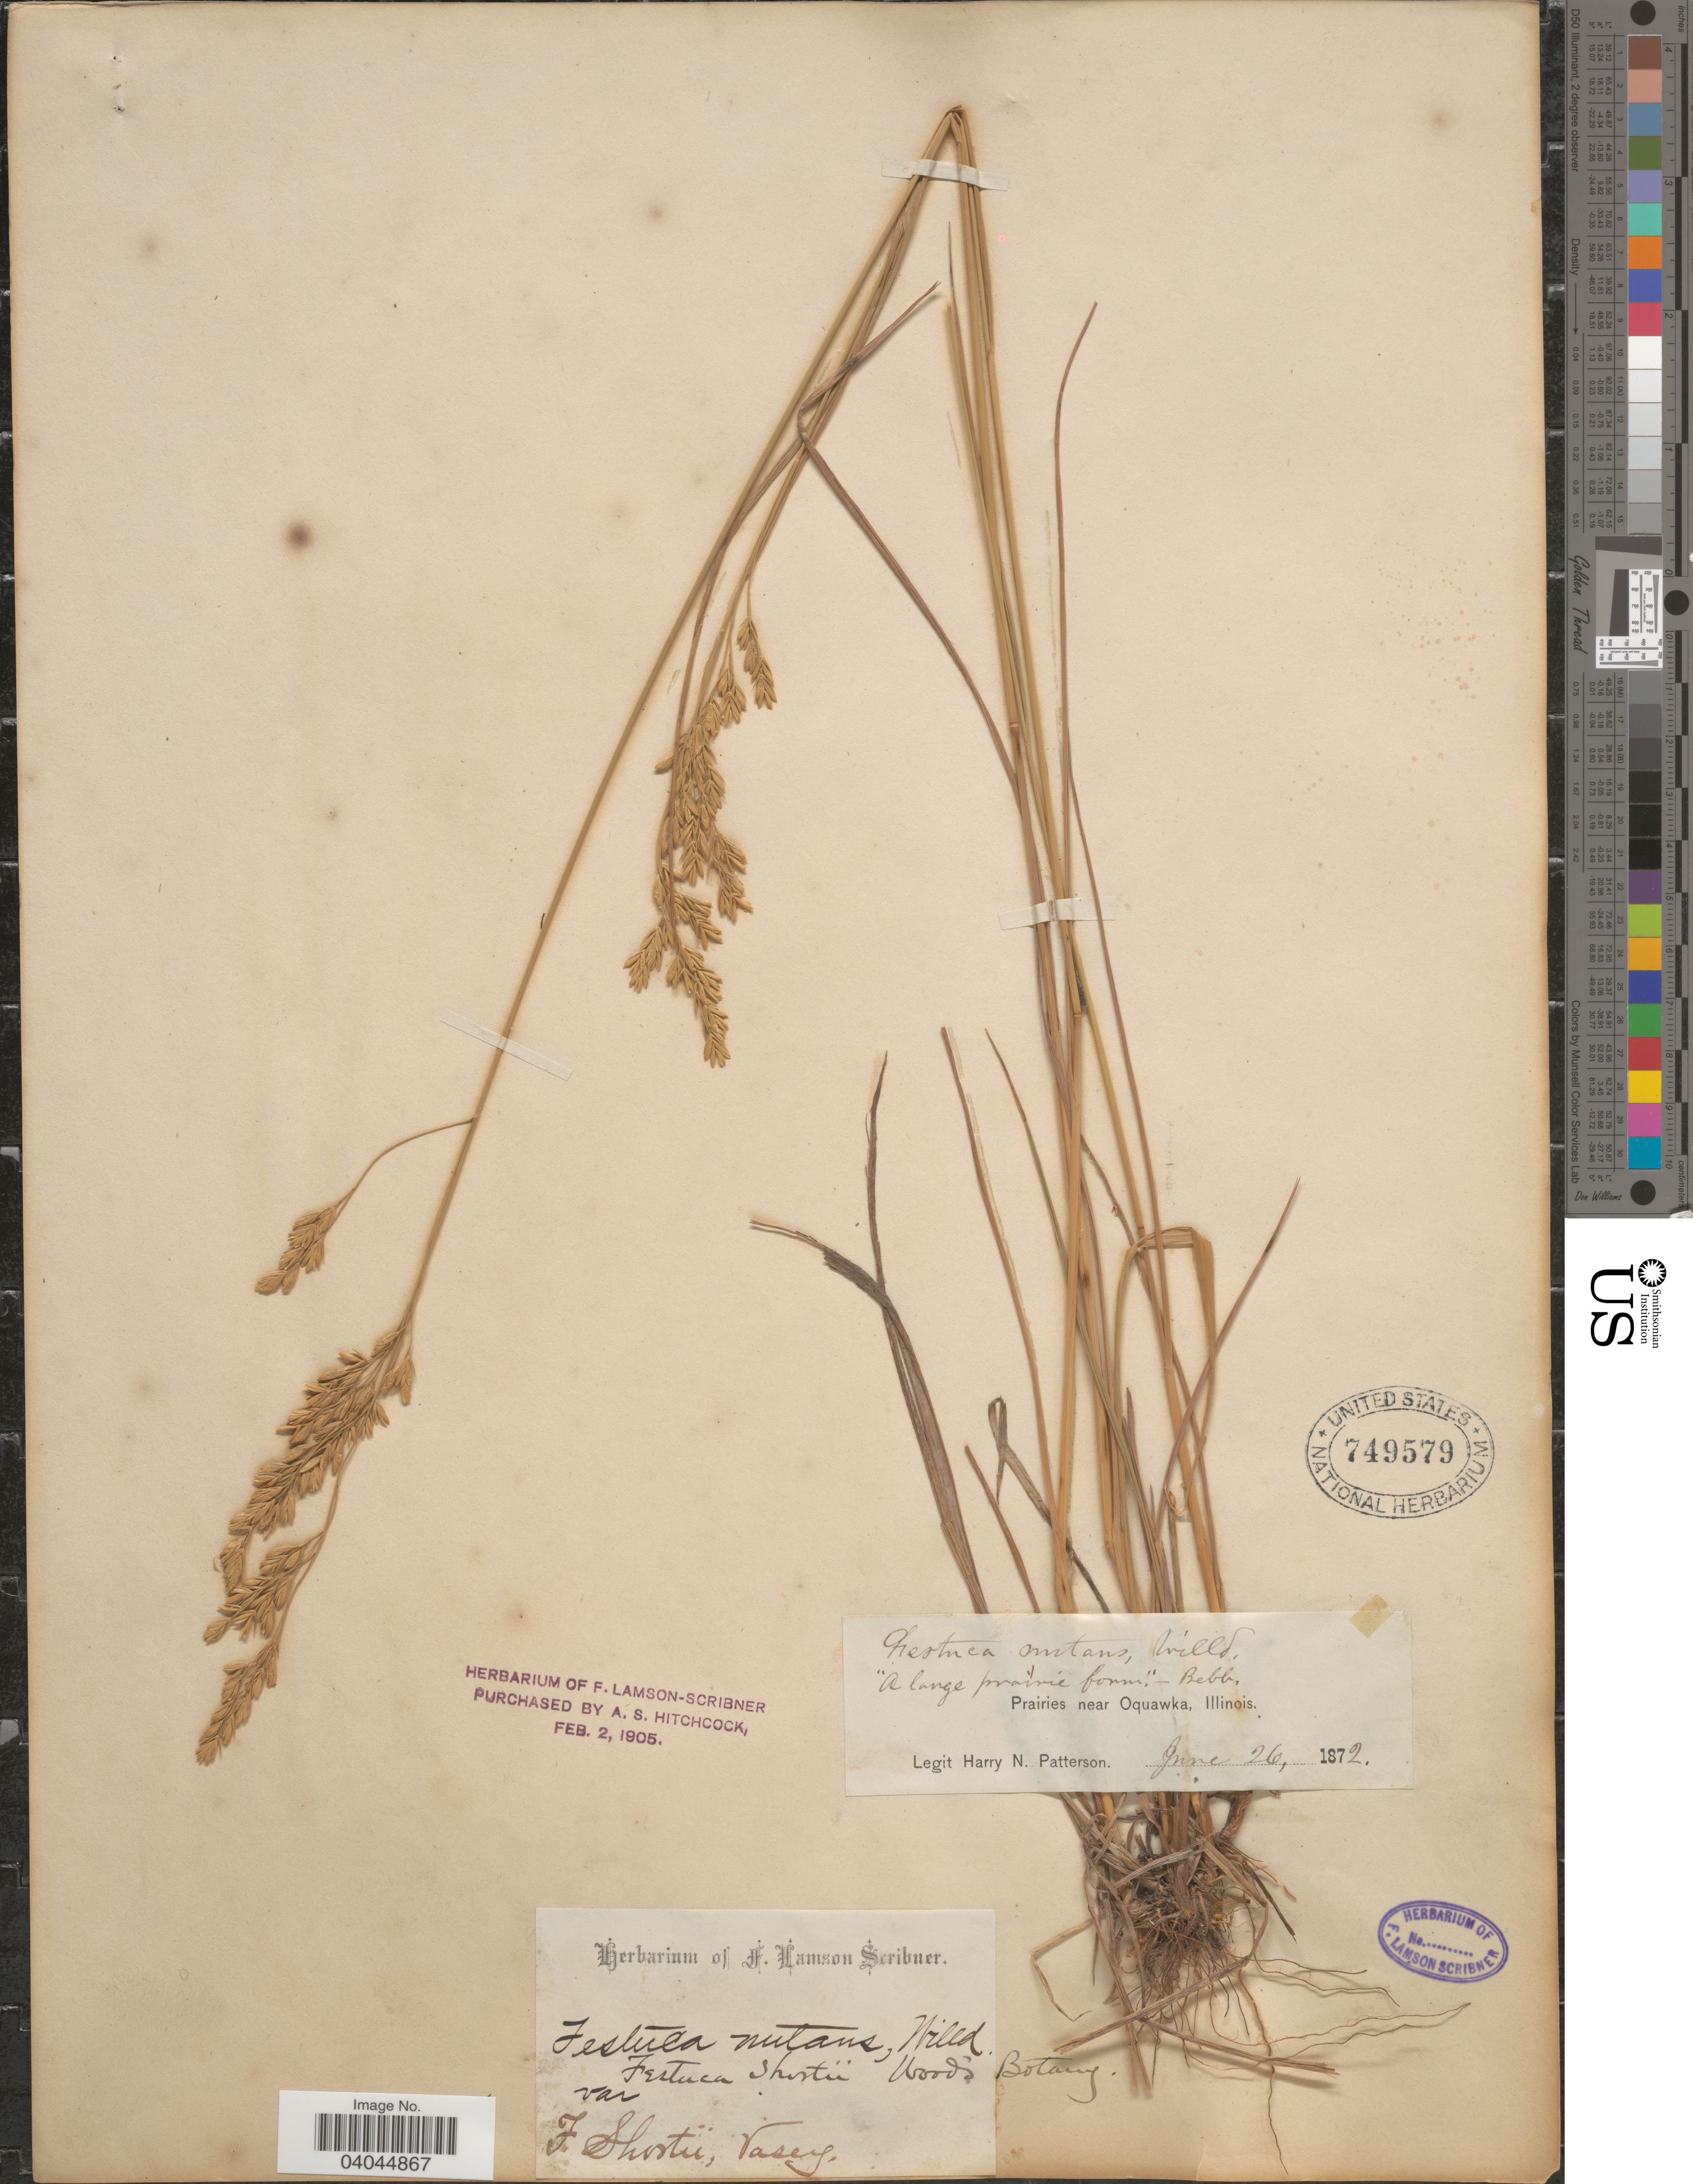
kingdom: Plantae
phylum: Tracheophyta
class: Liliopsida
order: Poales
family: Poaceae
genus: Festuca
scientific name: Festuca paradoxa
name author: Desv.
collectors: H. N. Patterson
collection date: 1872-06-26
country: United States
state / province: Illinois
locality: Prairies near Oquawka.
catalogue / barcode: US 749579